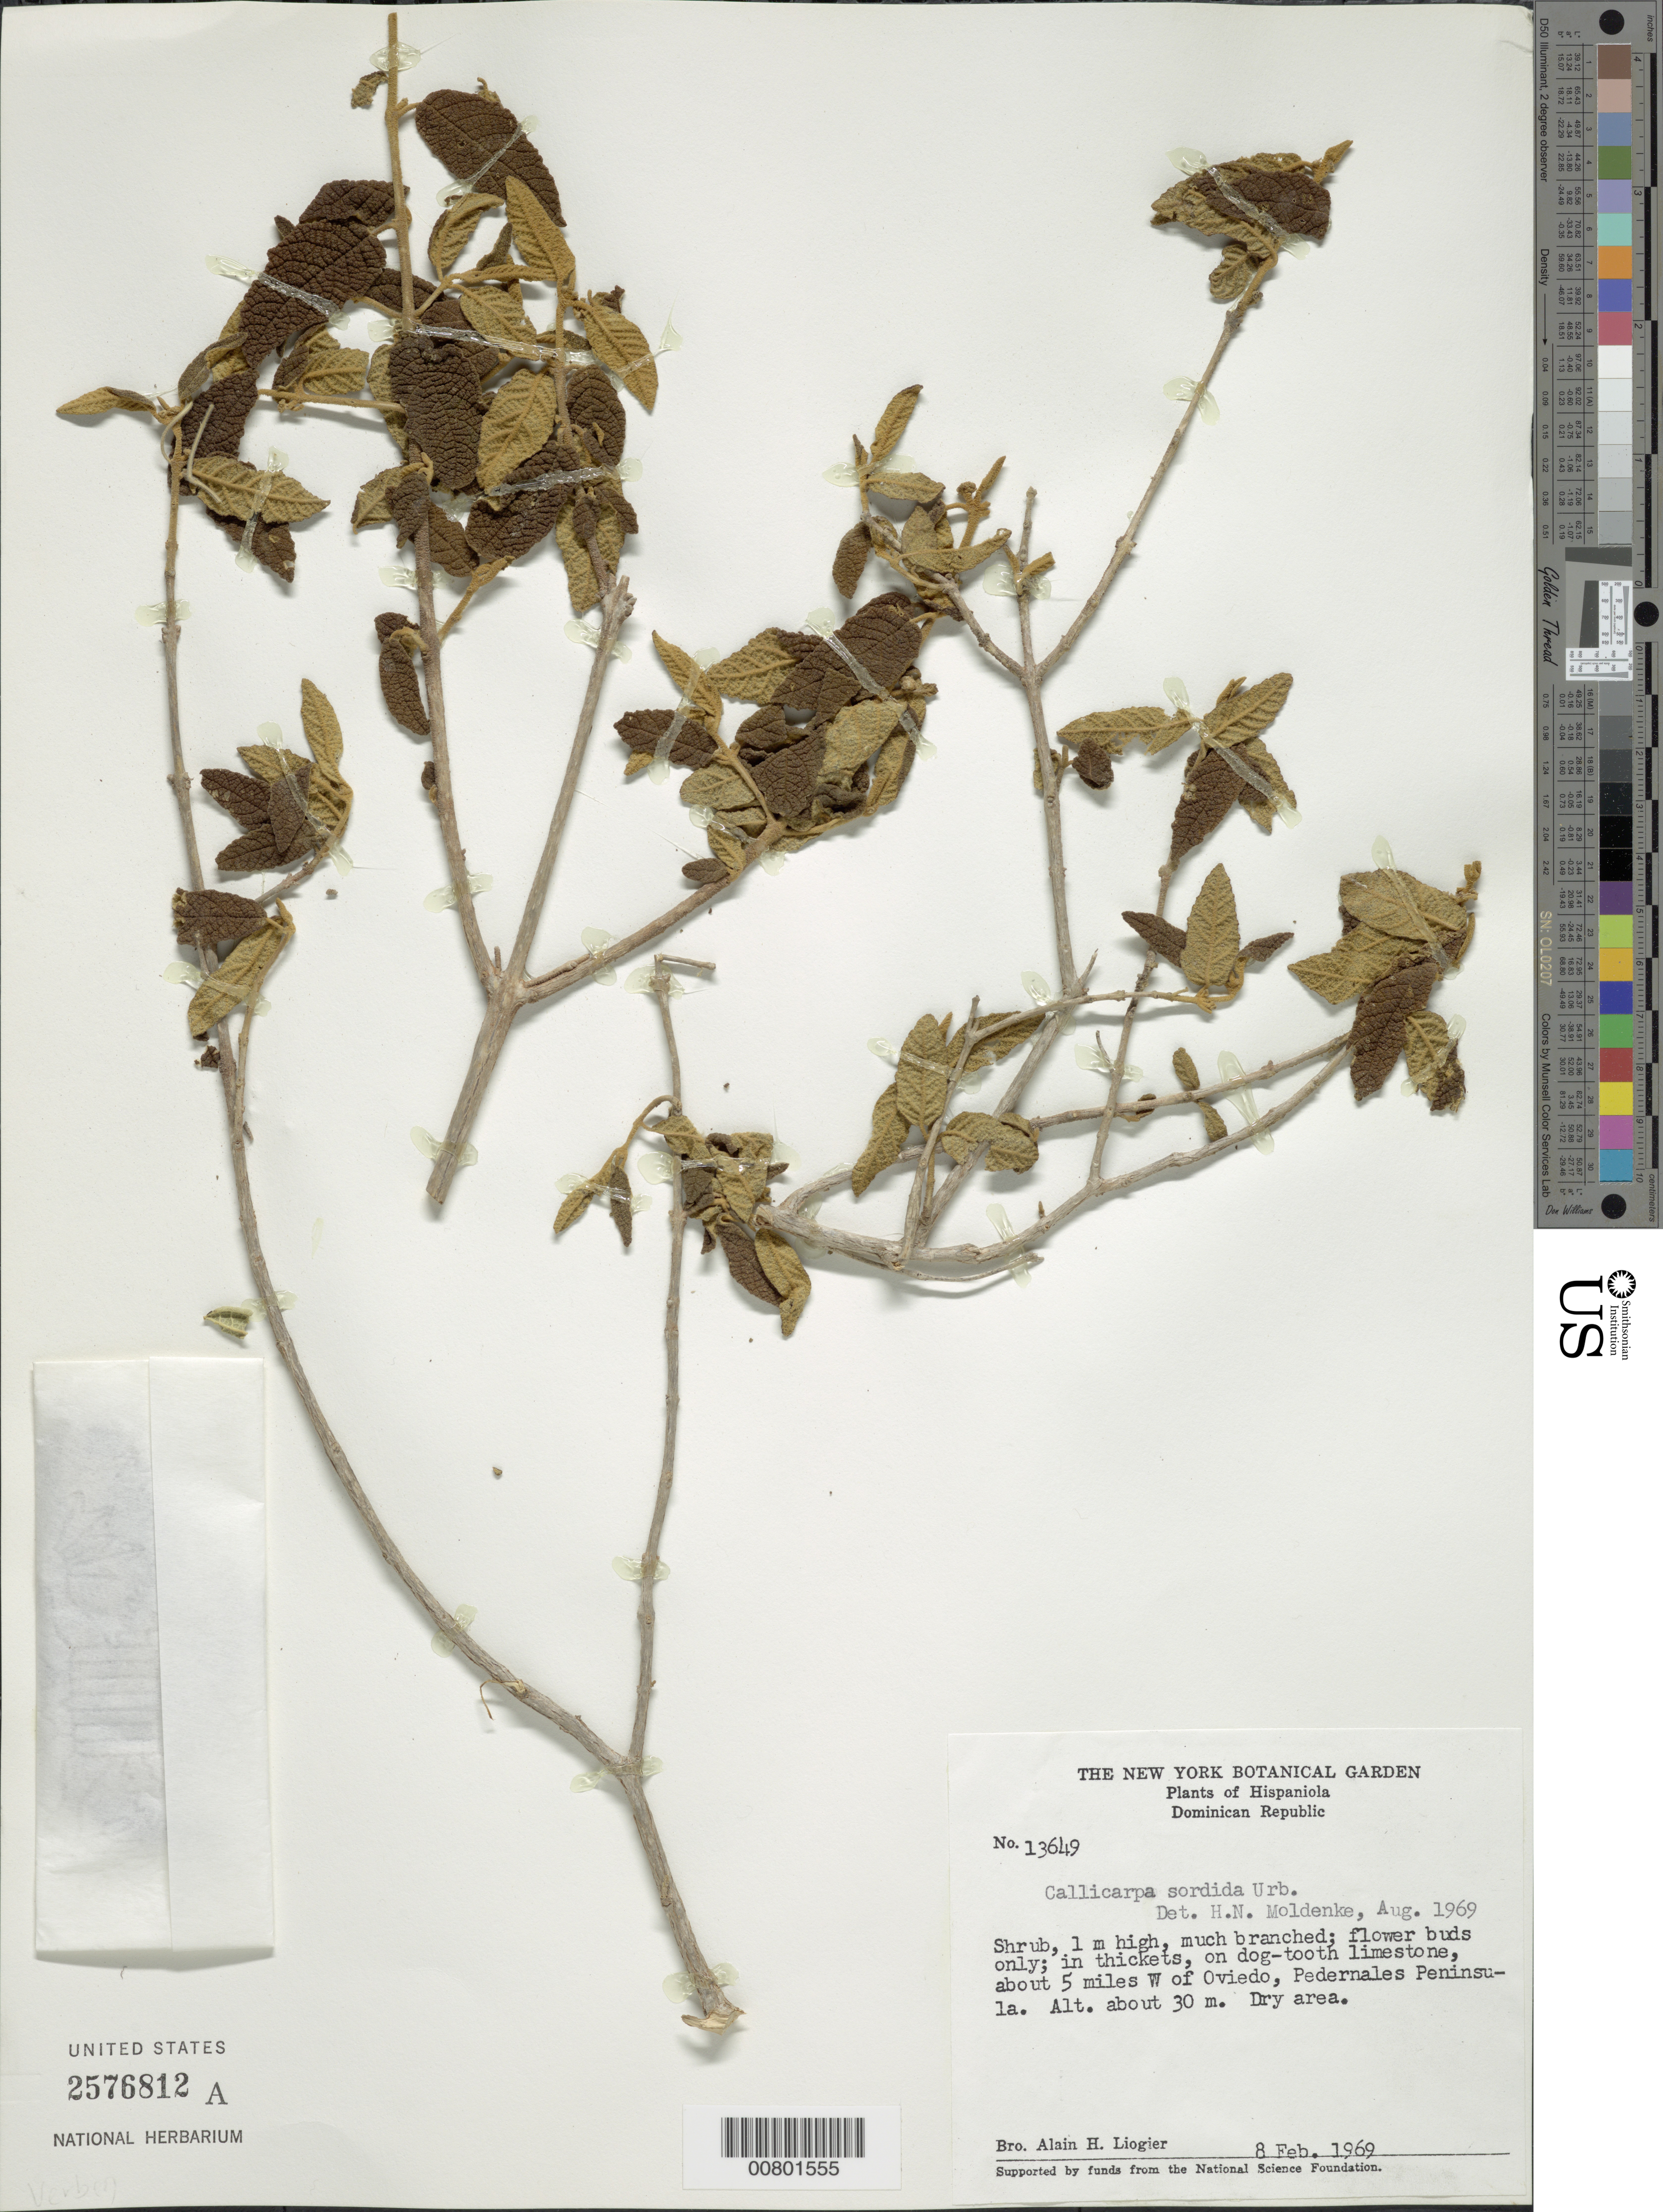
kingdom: Plantae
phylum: Tracheophyta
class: Magnoliopsida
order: Lamiales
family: Lamiaceae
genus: Callicarpa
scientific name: Callicarpa sordida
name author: Urb.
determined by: Moldenke, H. N.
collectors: A. H. Liogier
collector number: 13649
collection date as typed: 08 Feb 1969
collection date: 1969-02-08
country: Dominican Republic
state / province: Pedernales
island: Hispaniola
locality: About 5 miles W of Oviedo, Pedernales Peninsula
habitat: In thickets on dog-tooth limestone in dry area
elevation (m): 30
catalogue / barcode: US 2576812